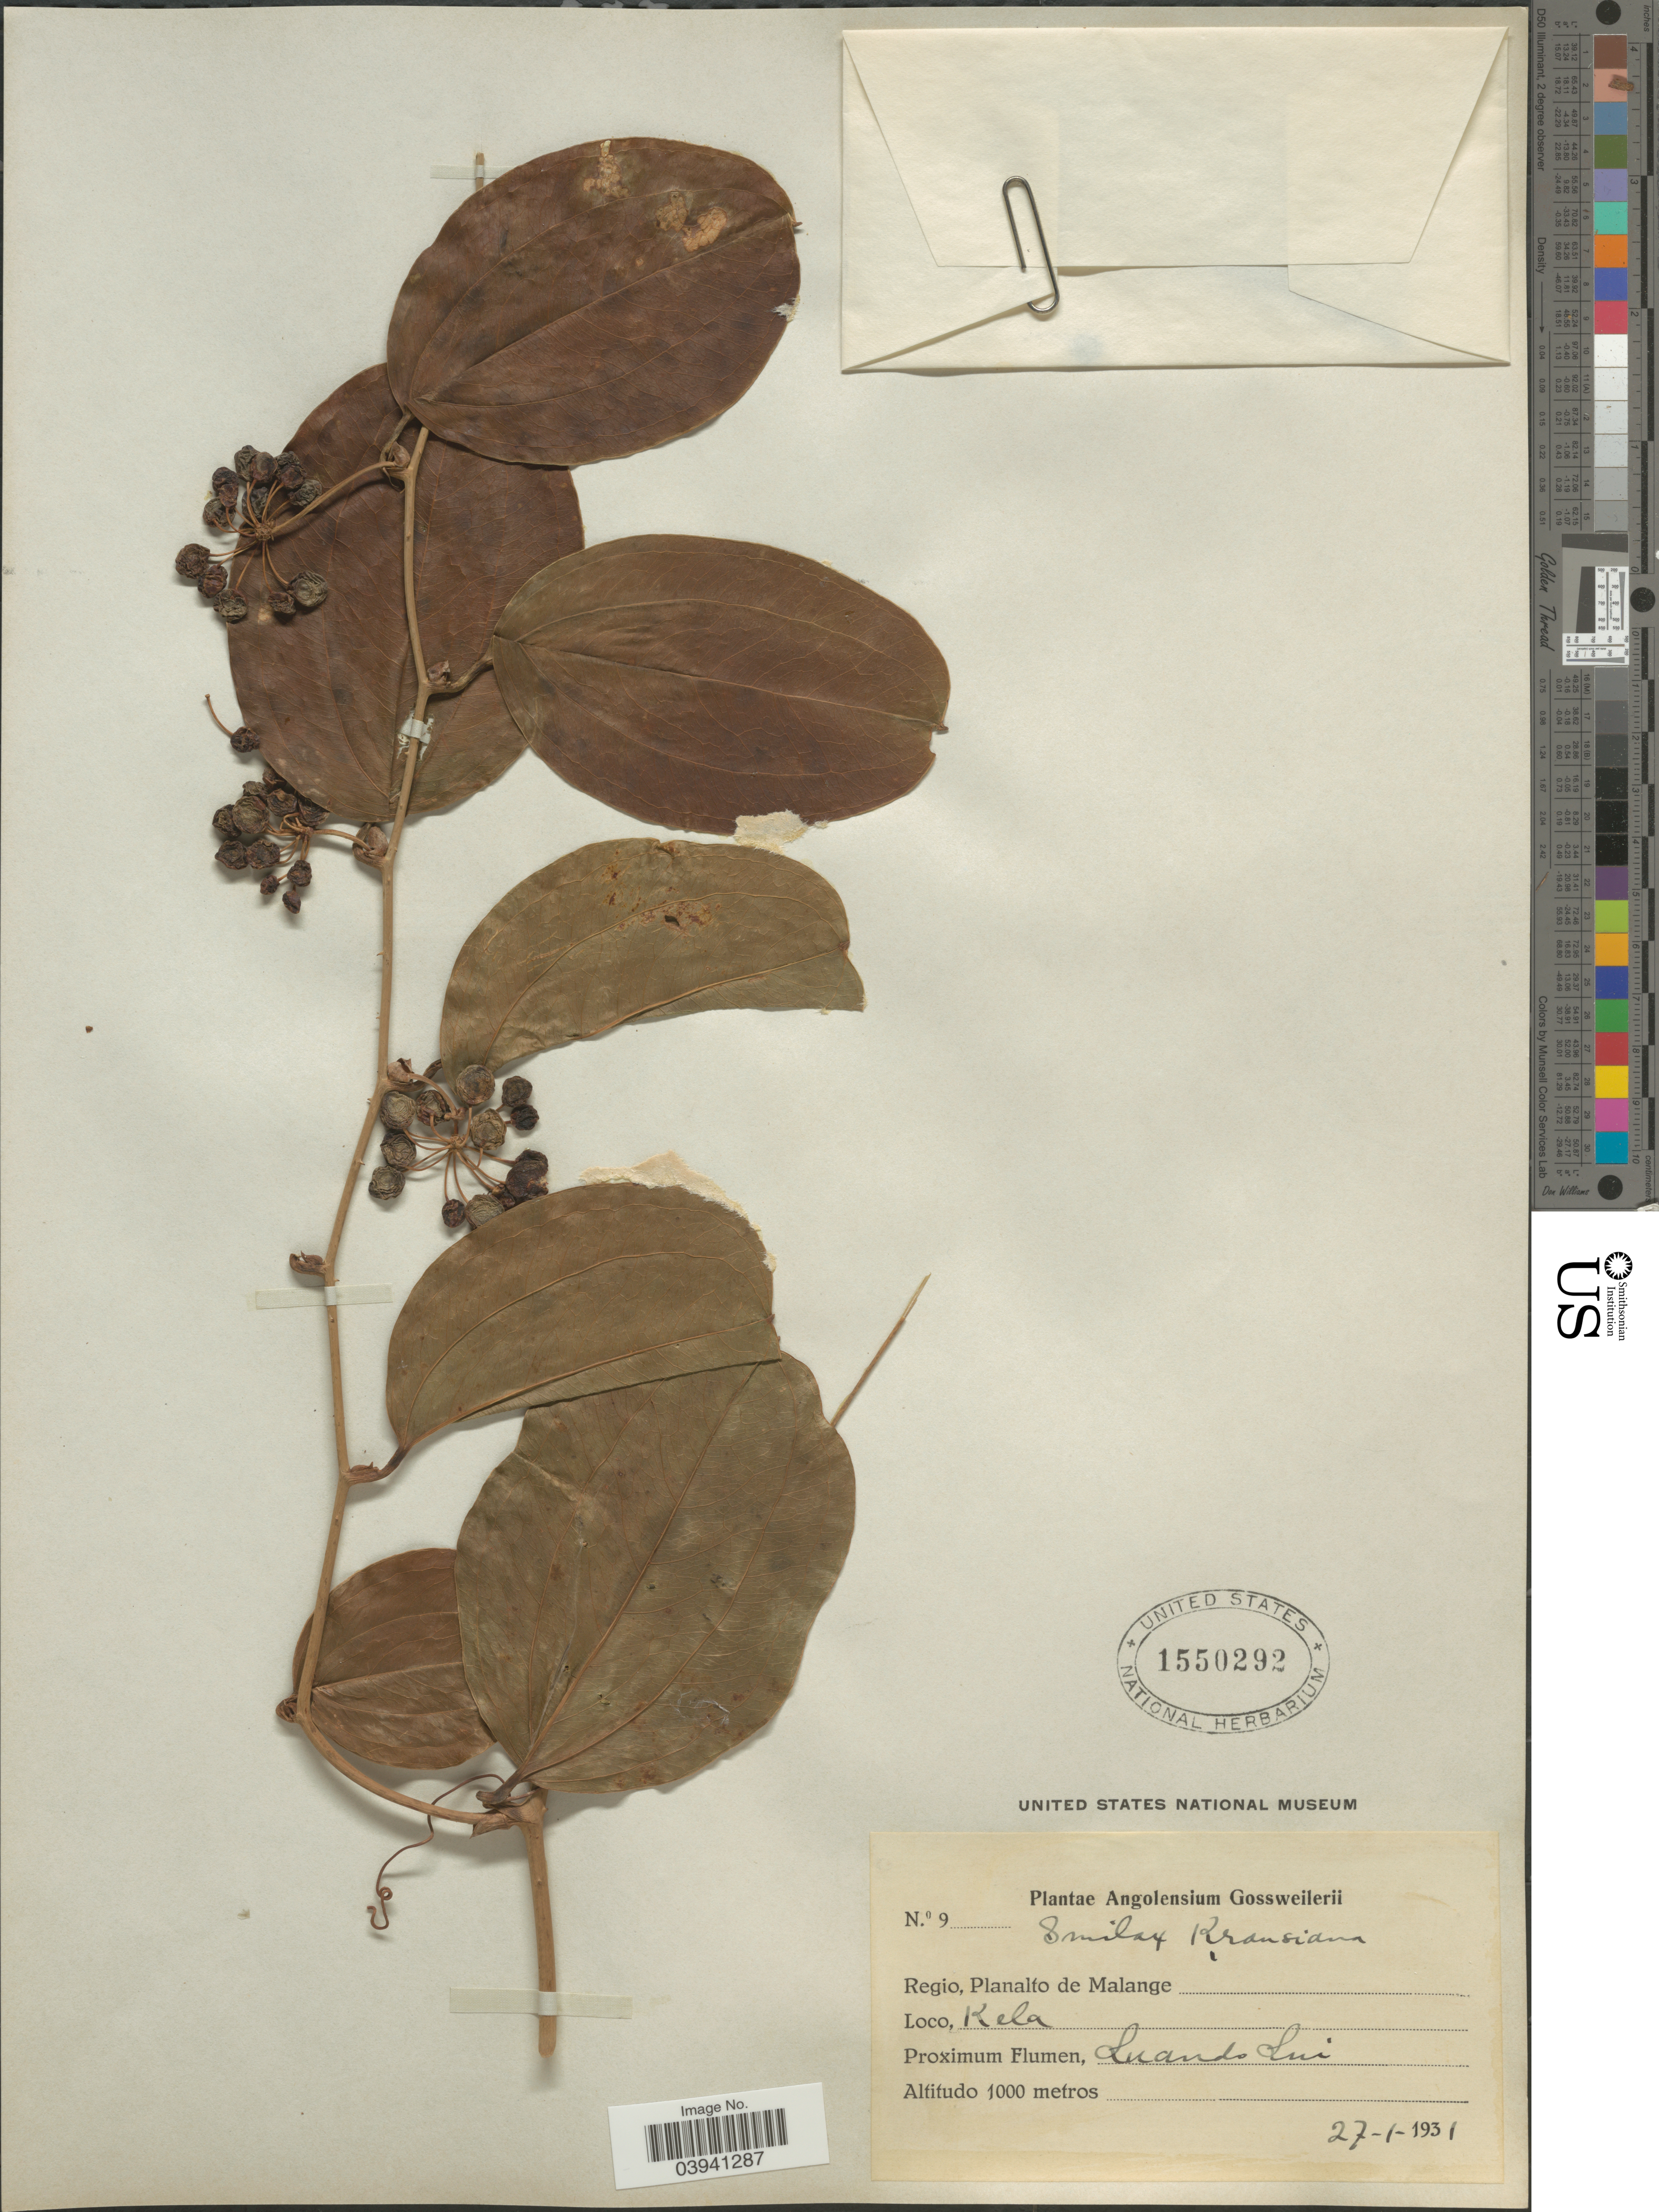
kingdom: Plantae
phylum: Tracheophyta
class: Liliopsida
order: Liliales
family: Smilacaceae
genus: Smilax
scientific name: Smilax kraussiana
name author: Meisn.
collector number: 9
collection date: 1931-01-27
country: Angola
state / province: Malange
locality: Kela. Proxima flumen: Luando Lui.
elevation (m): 1000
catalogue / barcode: US 1550292